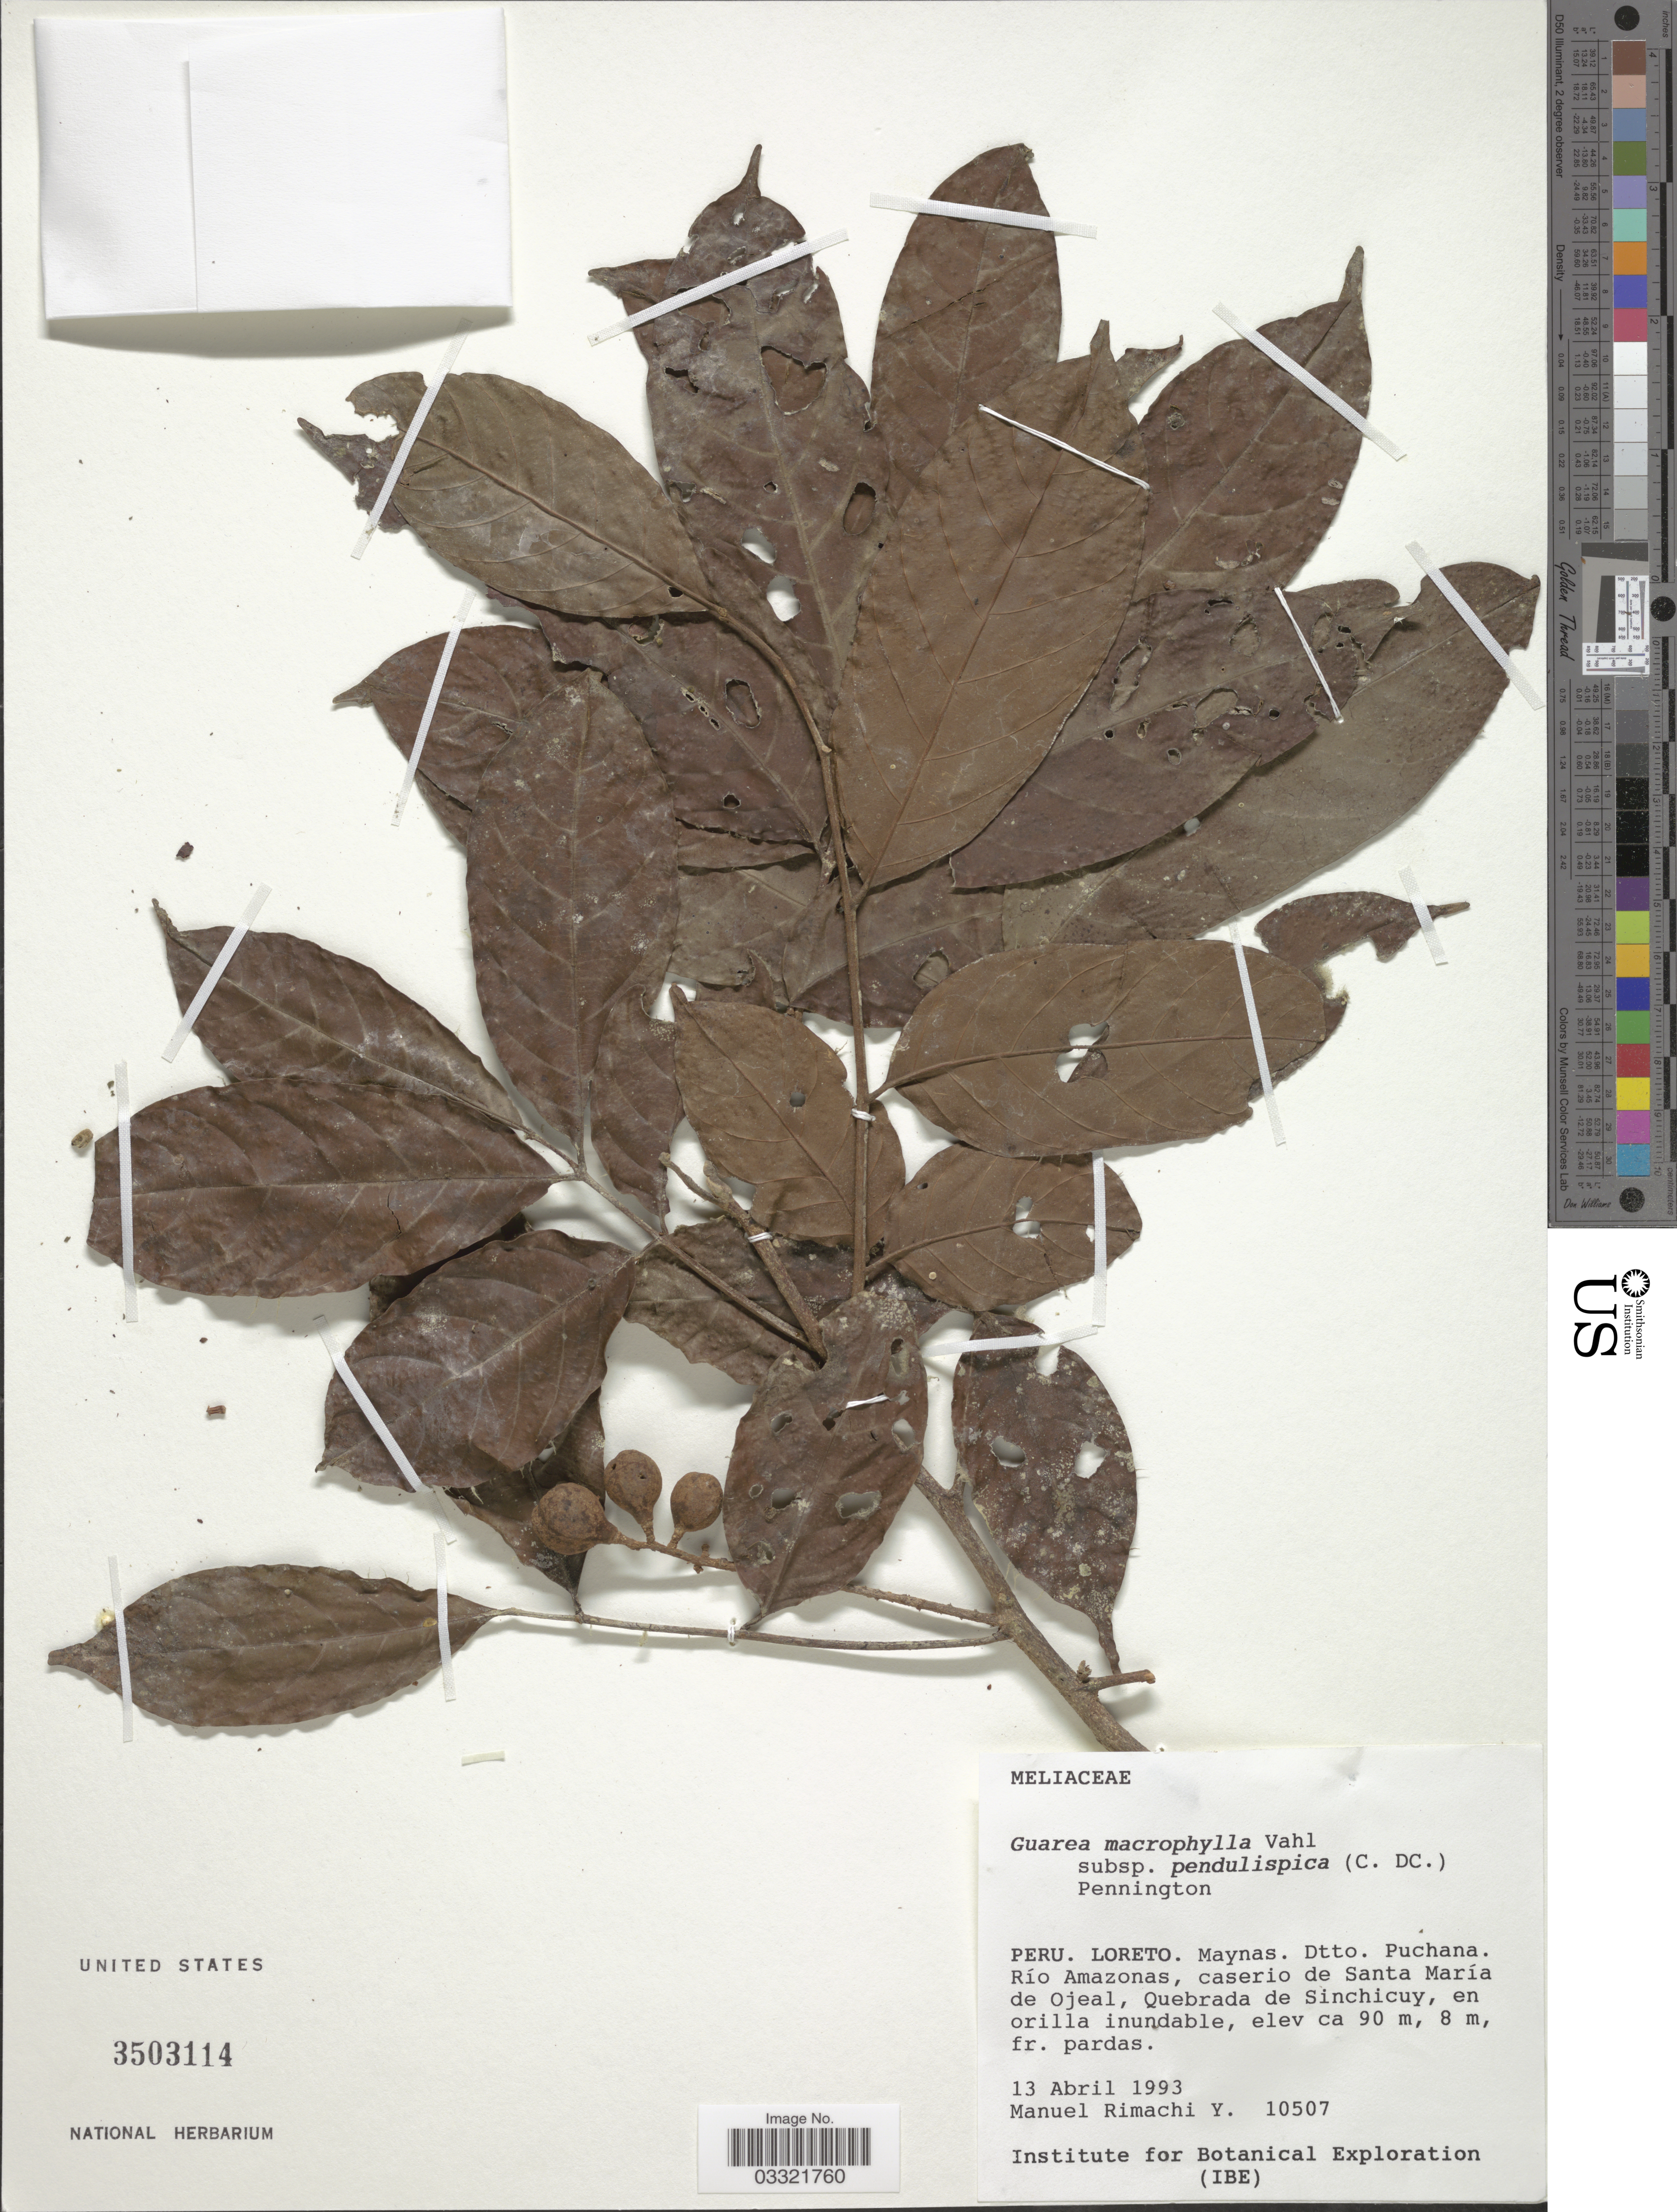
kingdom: Plantae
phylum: Tracheophyta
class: Magnoliopsida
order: Sapindales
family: Meliaceae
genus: Guarea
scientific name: Guarea macrophylla subsp. pendulispica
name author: (C. DC.) T.D. Penn.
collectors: M. Rimachi Y.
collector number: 10507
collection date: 1993-04-13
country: Peru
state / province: Loreto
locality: Maynas. Dtto. Puchan. Río Amazonas, caserio de Santa María de Ojeal, Quebrada de Sinchicuy.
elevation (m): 90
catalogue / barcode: US 3503114